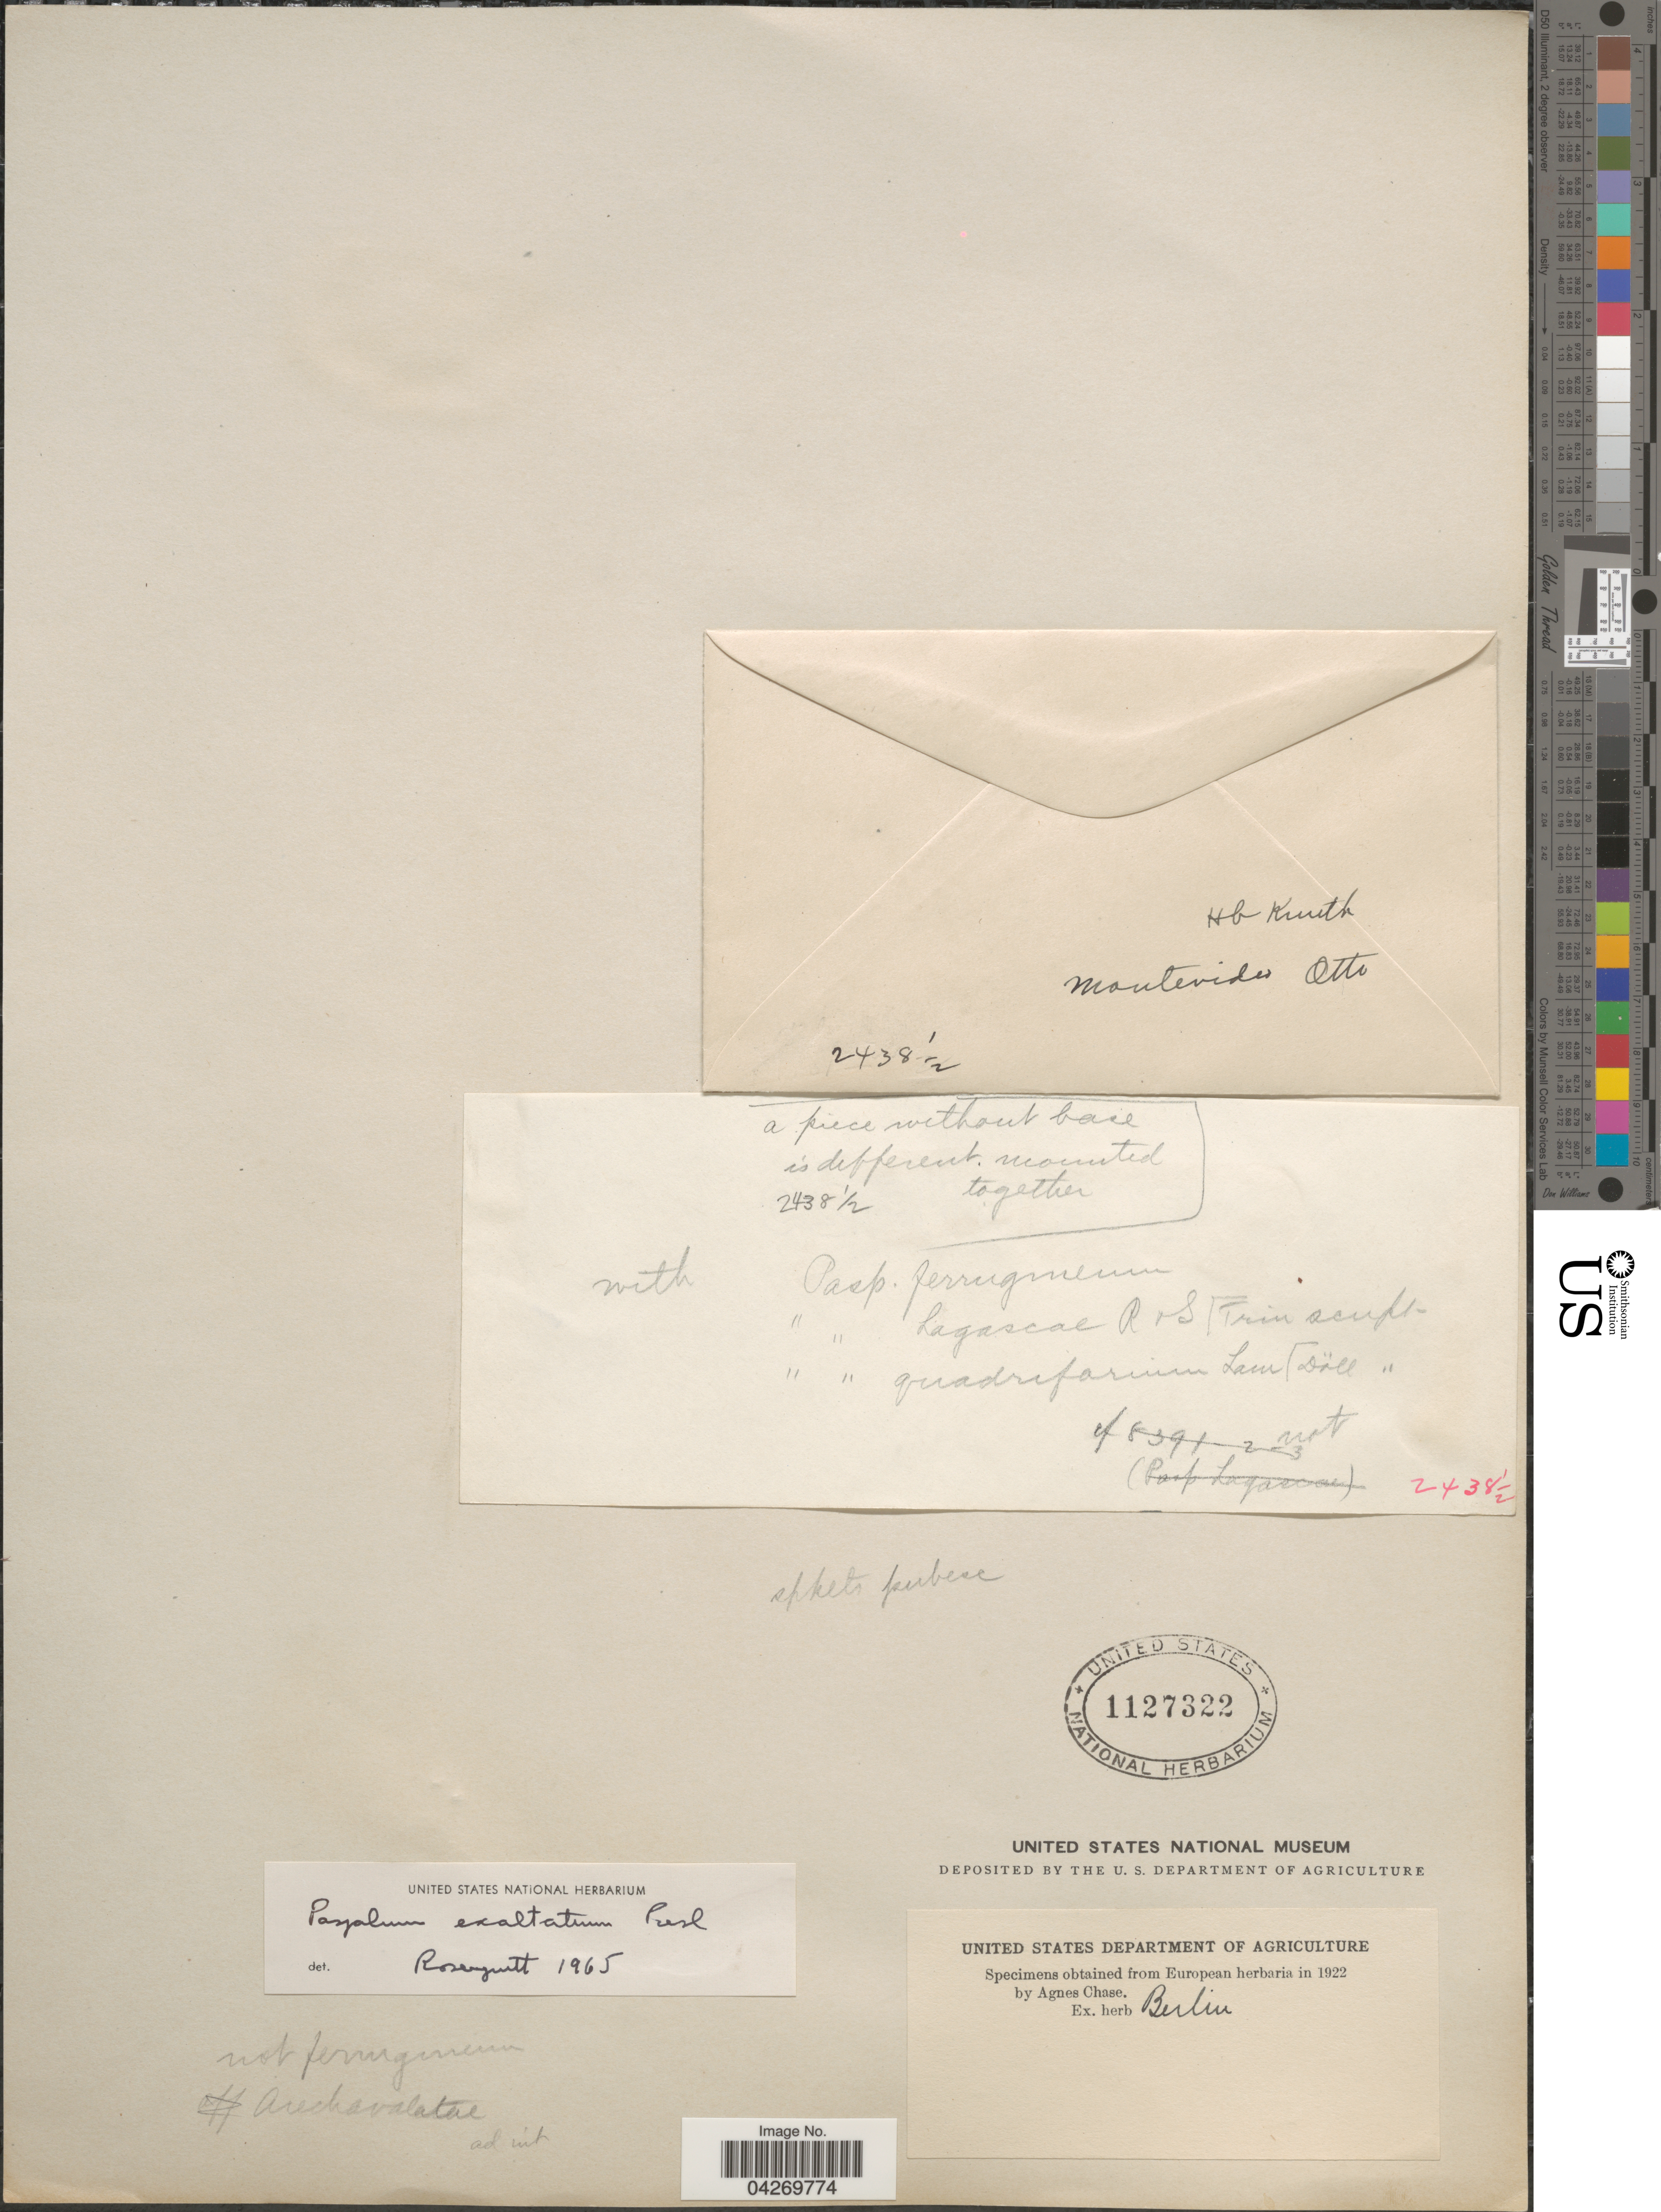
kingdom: Plantae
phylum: Tracheophyta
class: Liliopsida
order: Poales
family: Poaceae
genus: Paspalum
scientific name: Paspalum exaltatum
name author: J. Presl in C. Presl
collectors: Ex herb. Kunth.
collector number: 2438½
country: Uruguay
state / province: Montevideo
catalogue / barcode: US 1127322